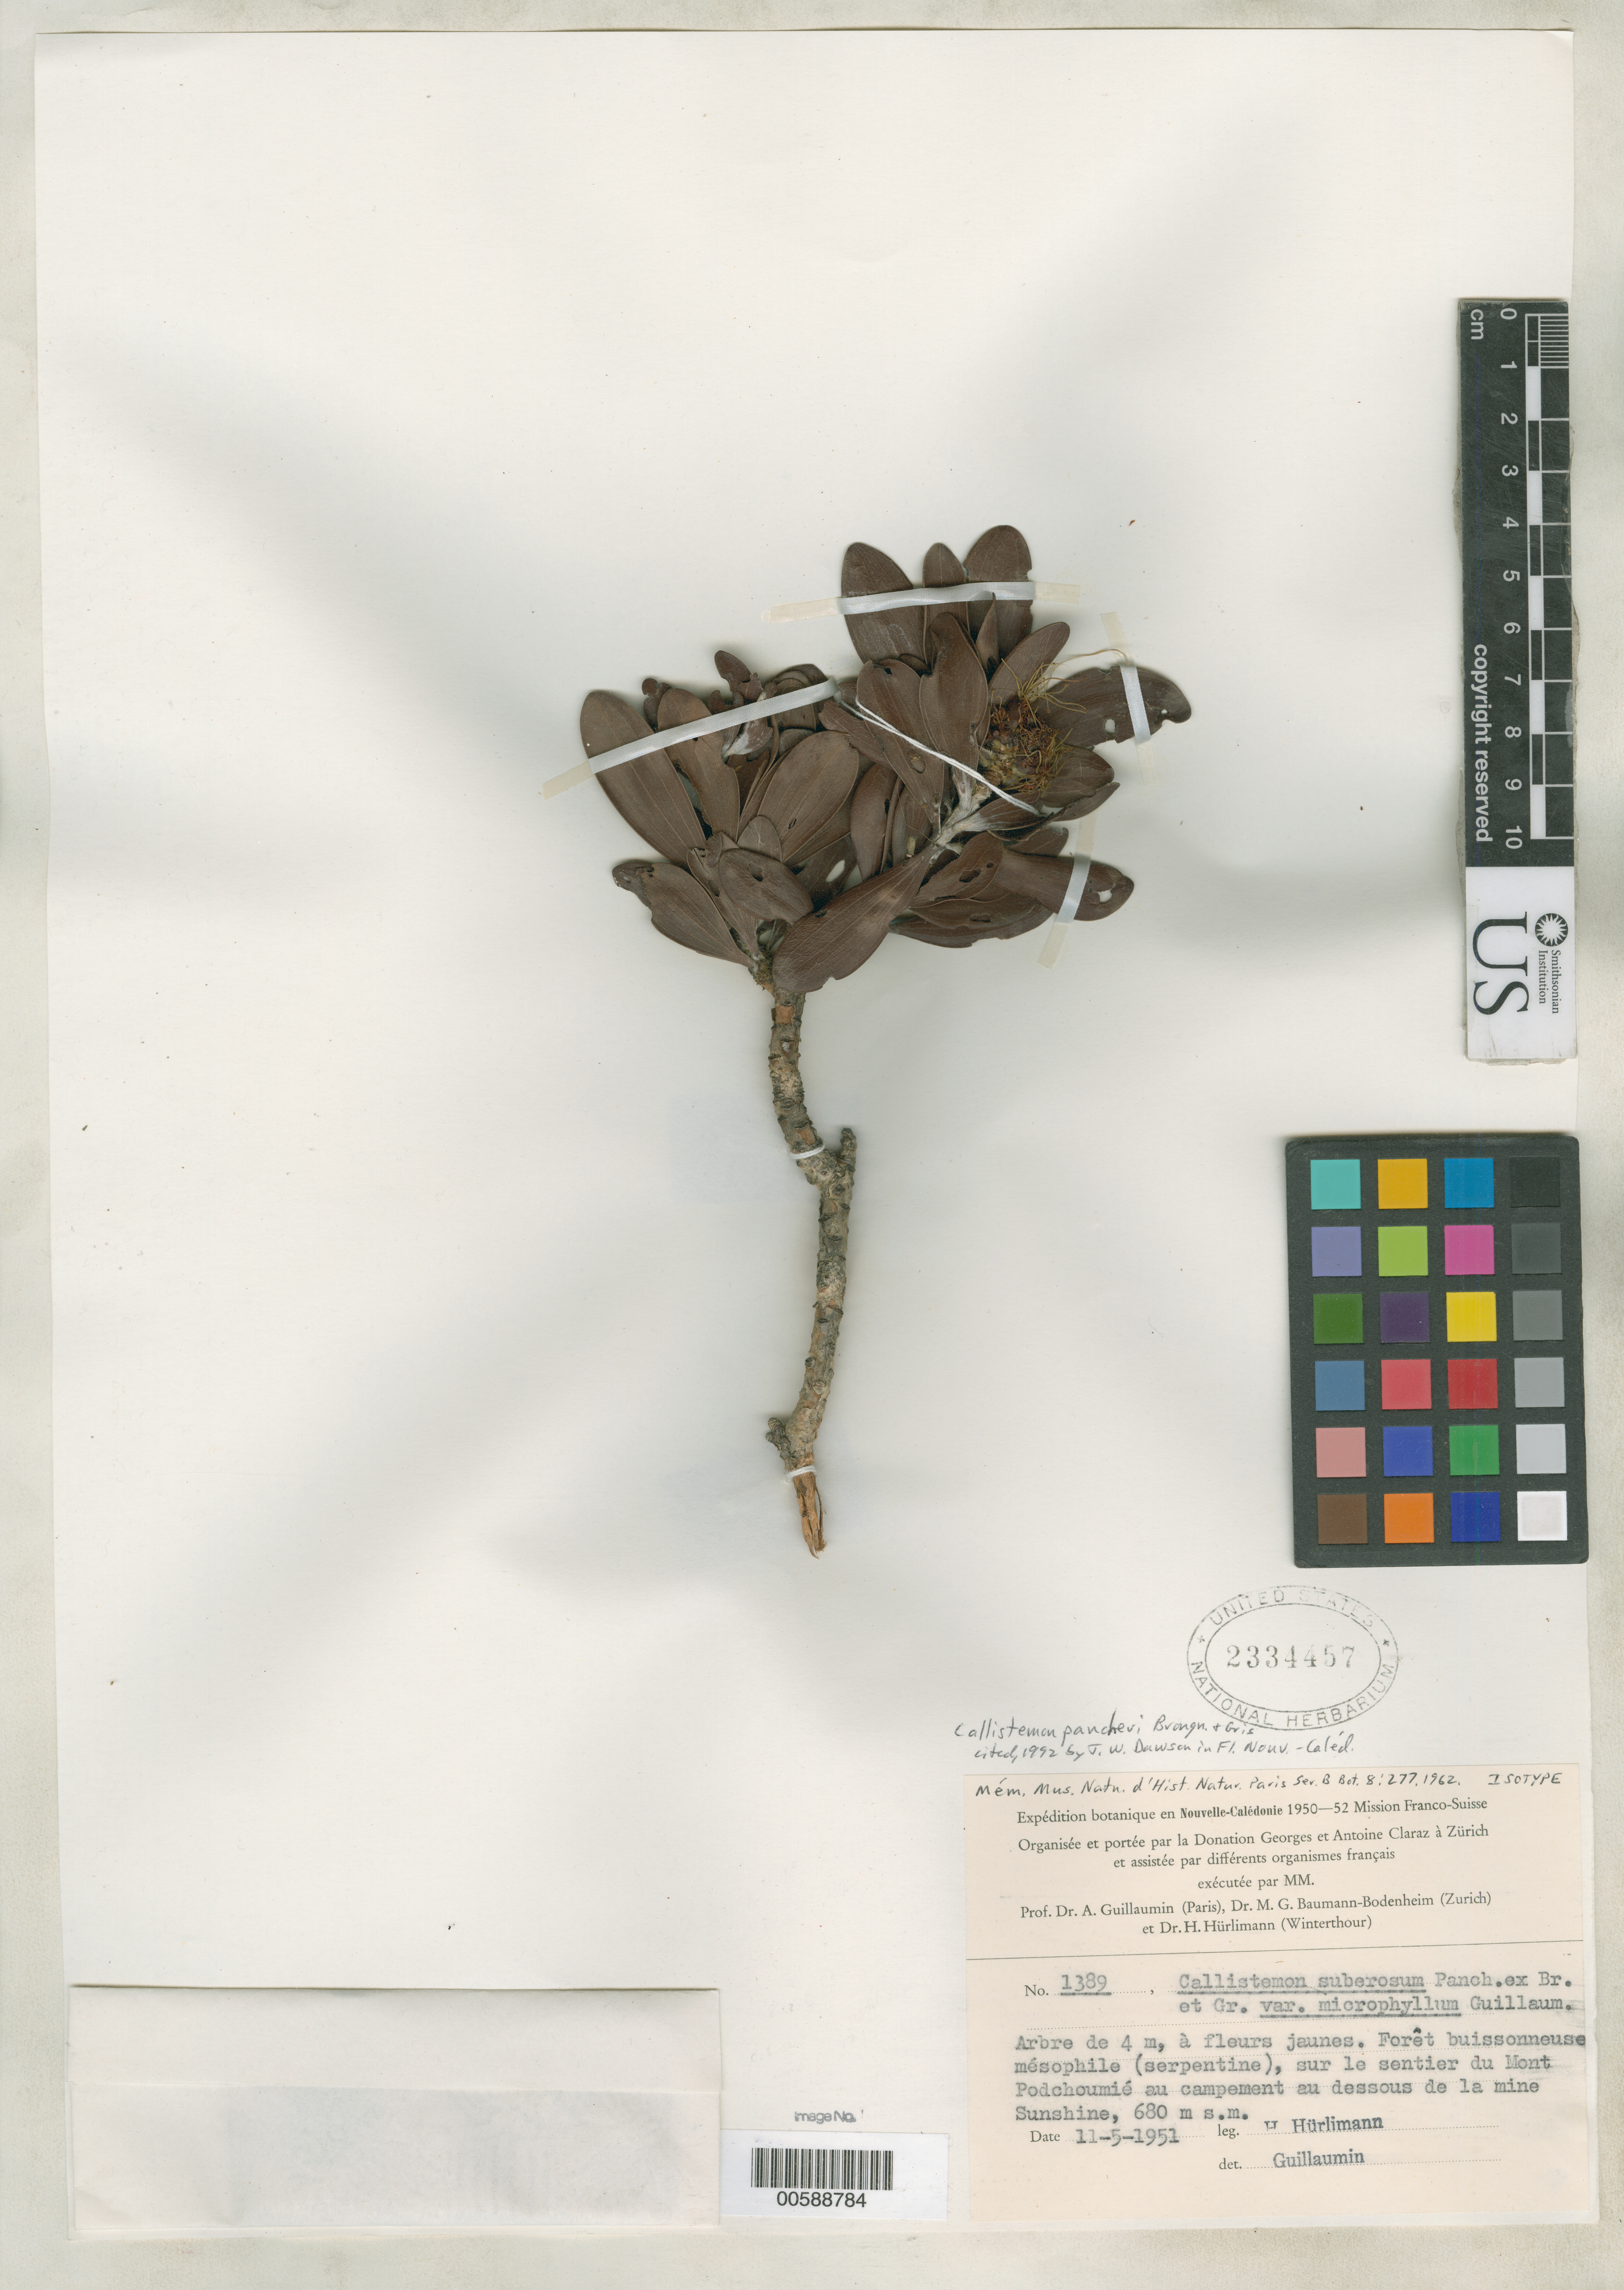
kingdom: Plantae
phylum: Tracheophyta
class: Magnoliopsida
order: Myrtales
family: Myrtaceae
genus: Callistemon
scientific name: Callistemon suberosus var. microphyllum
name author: Guillaumin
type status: Isotype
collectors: H. Huerlimann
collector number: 1389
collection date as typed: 11 May 1951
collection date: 1951-05-11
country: New Caledonia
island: New Caledonia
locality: Sur le sentier du Mont Podchoumie au campement au dessous de La Mine Sunshine.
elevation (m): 680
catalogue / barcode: US 2334457